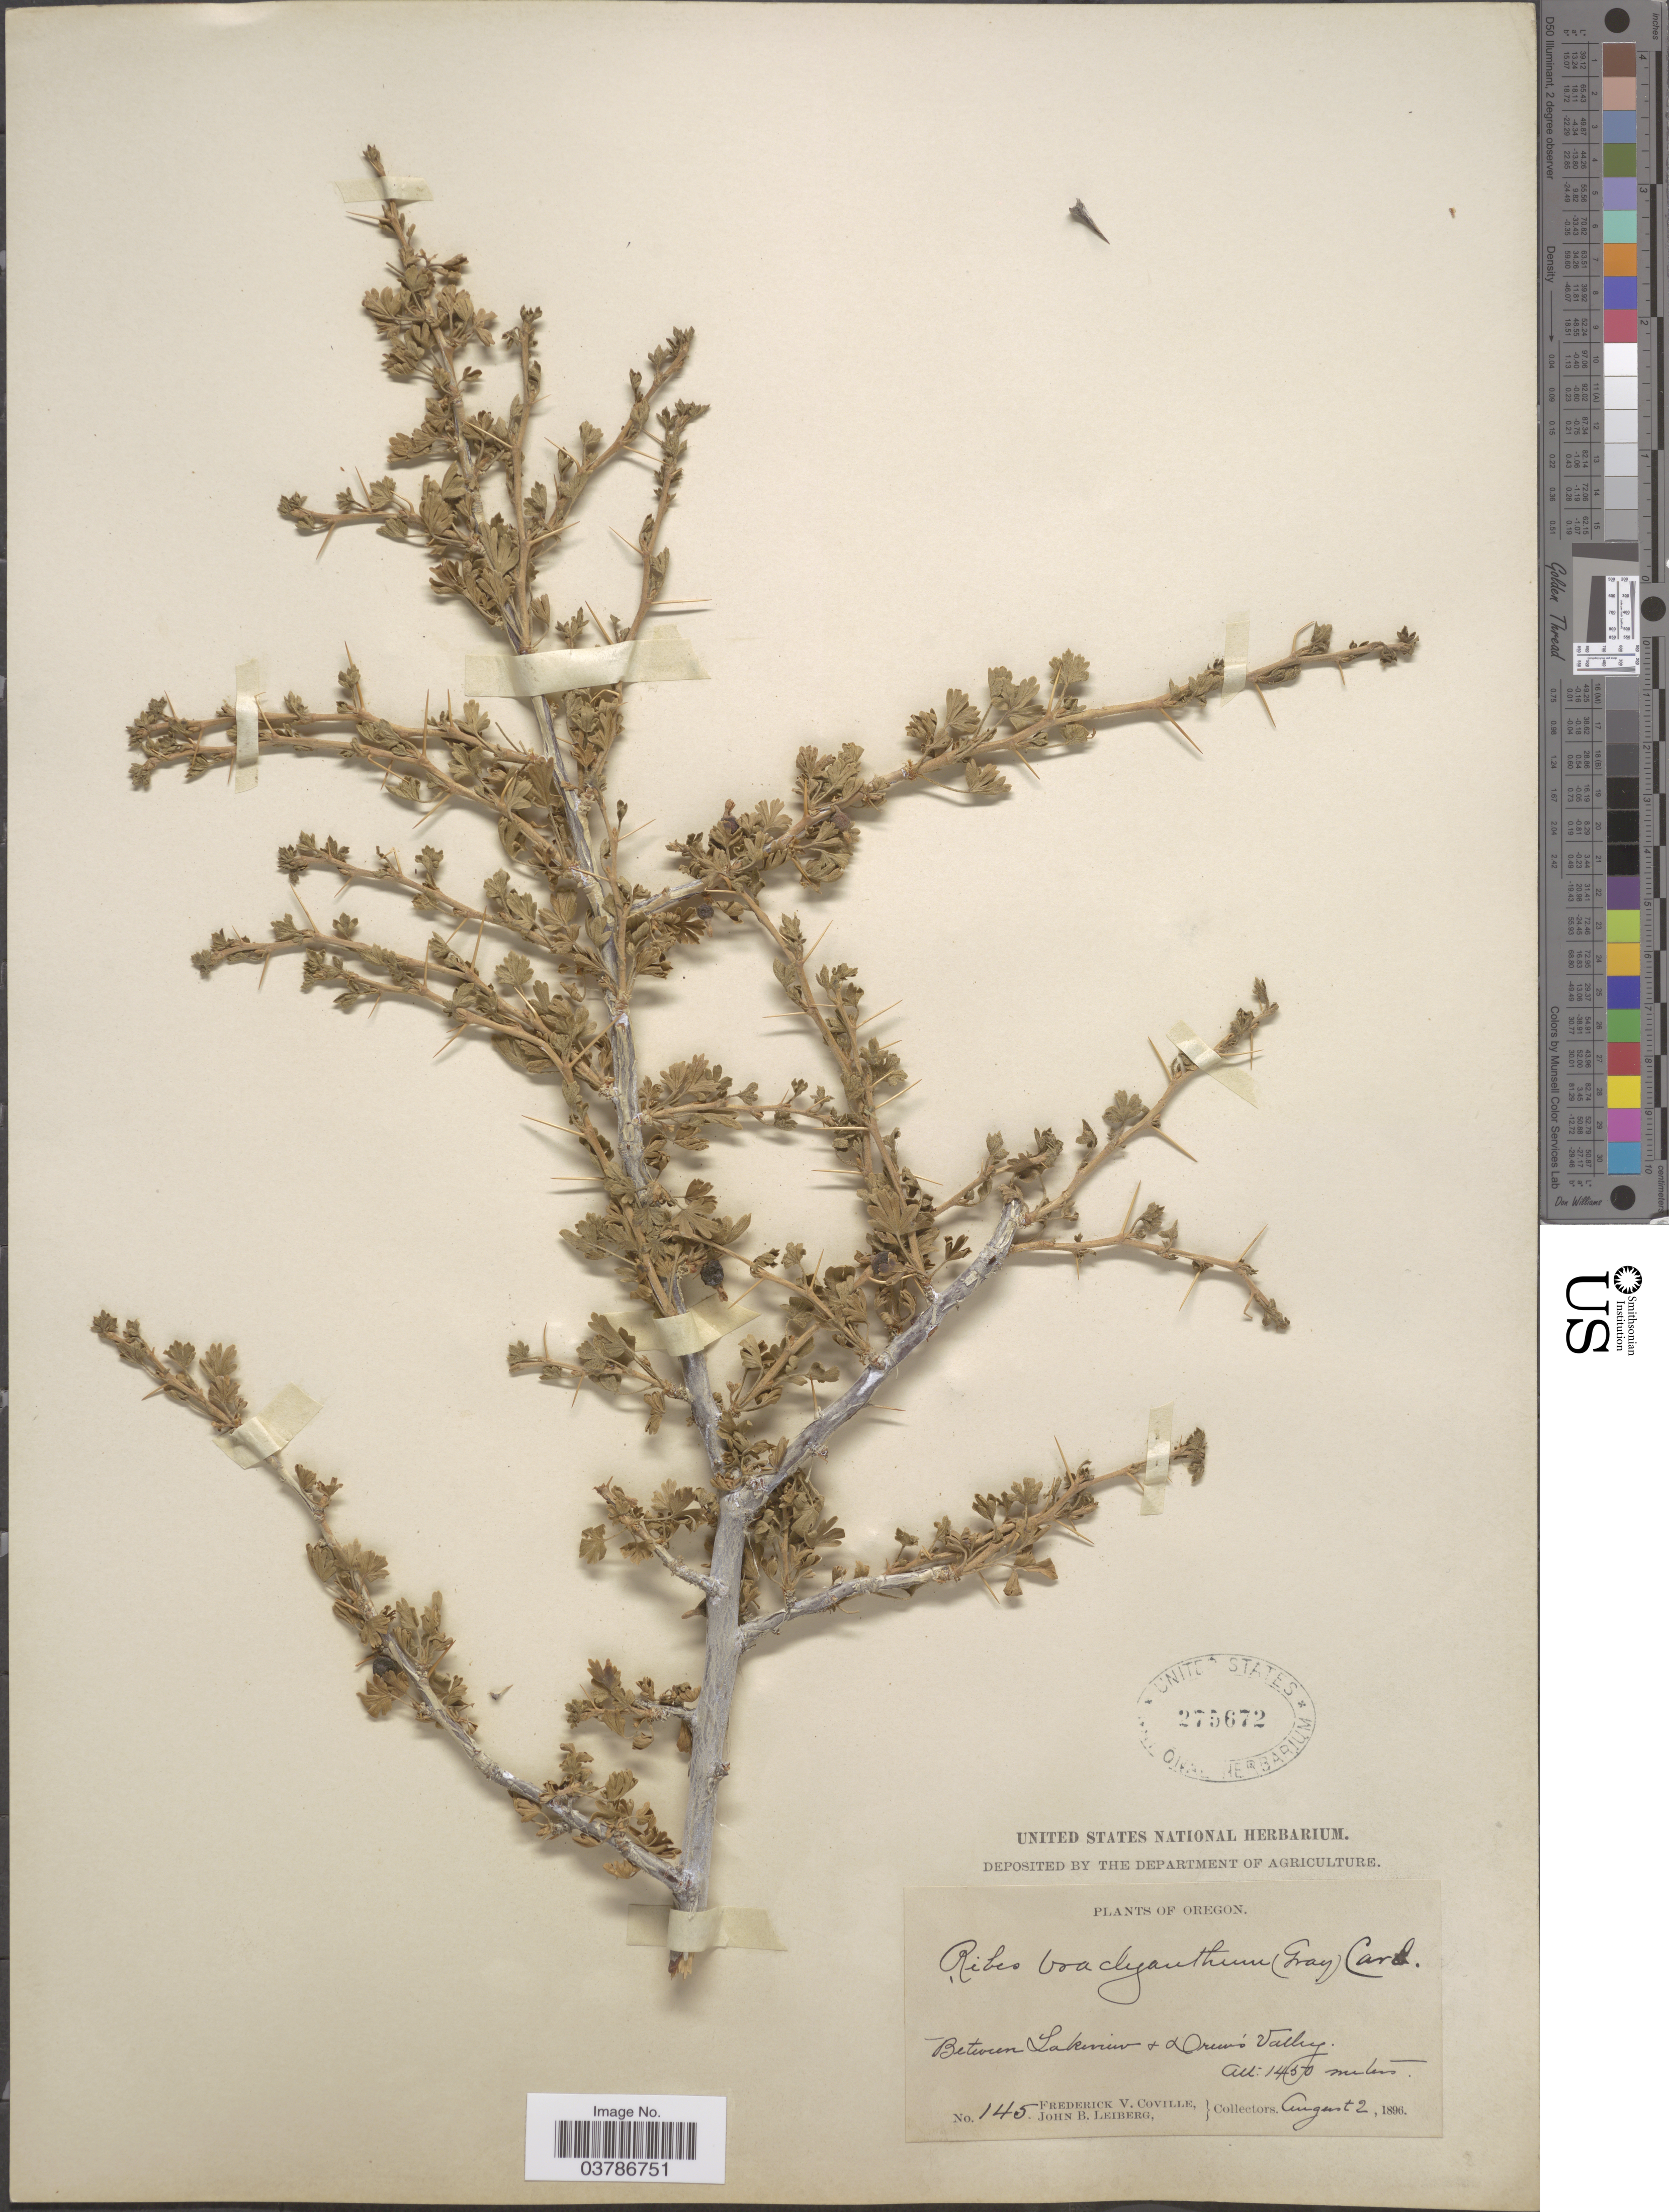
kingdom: Plantae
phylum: Tracheophyta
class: Magnoliopsida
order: Saxifragales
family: Grossulariaceae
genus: Ribes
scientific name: Ribes velutinum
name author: Greene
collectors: F. V. Coville & J. B. Leiberg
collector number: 145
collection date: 1896-08-02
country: United States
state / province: Oregon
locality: Between Lakeview & Drew's Valley.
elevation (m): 1450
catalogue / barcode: US 275672